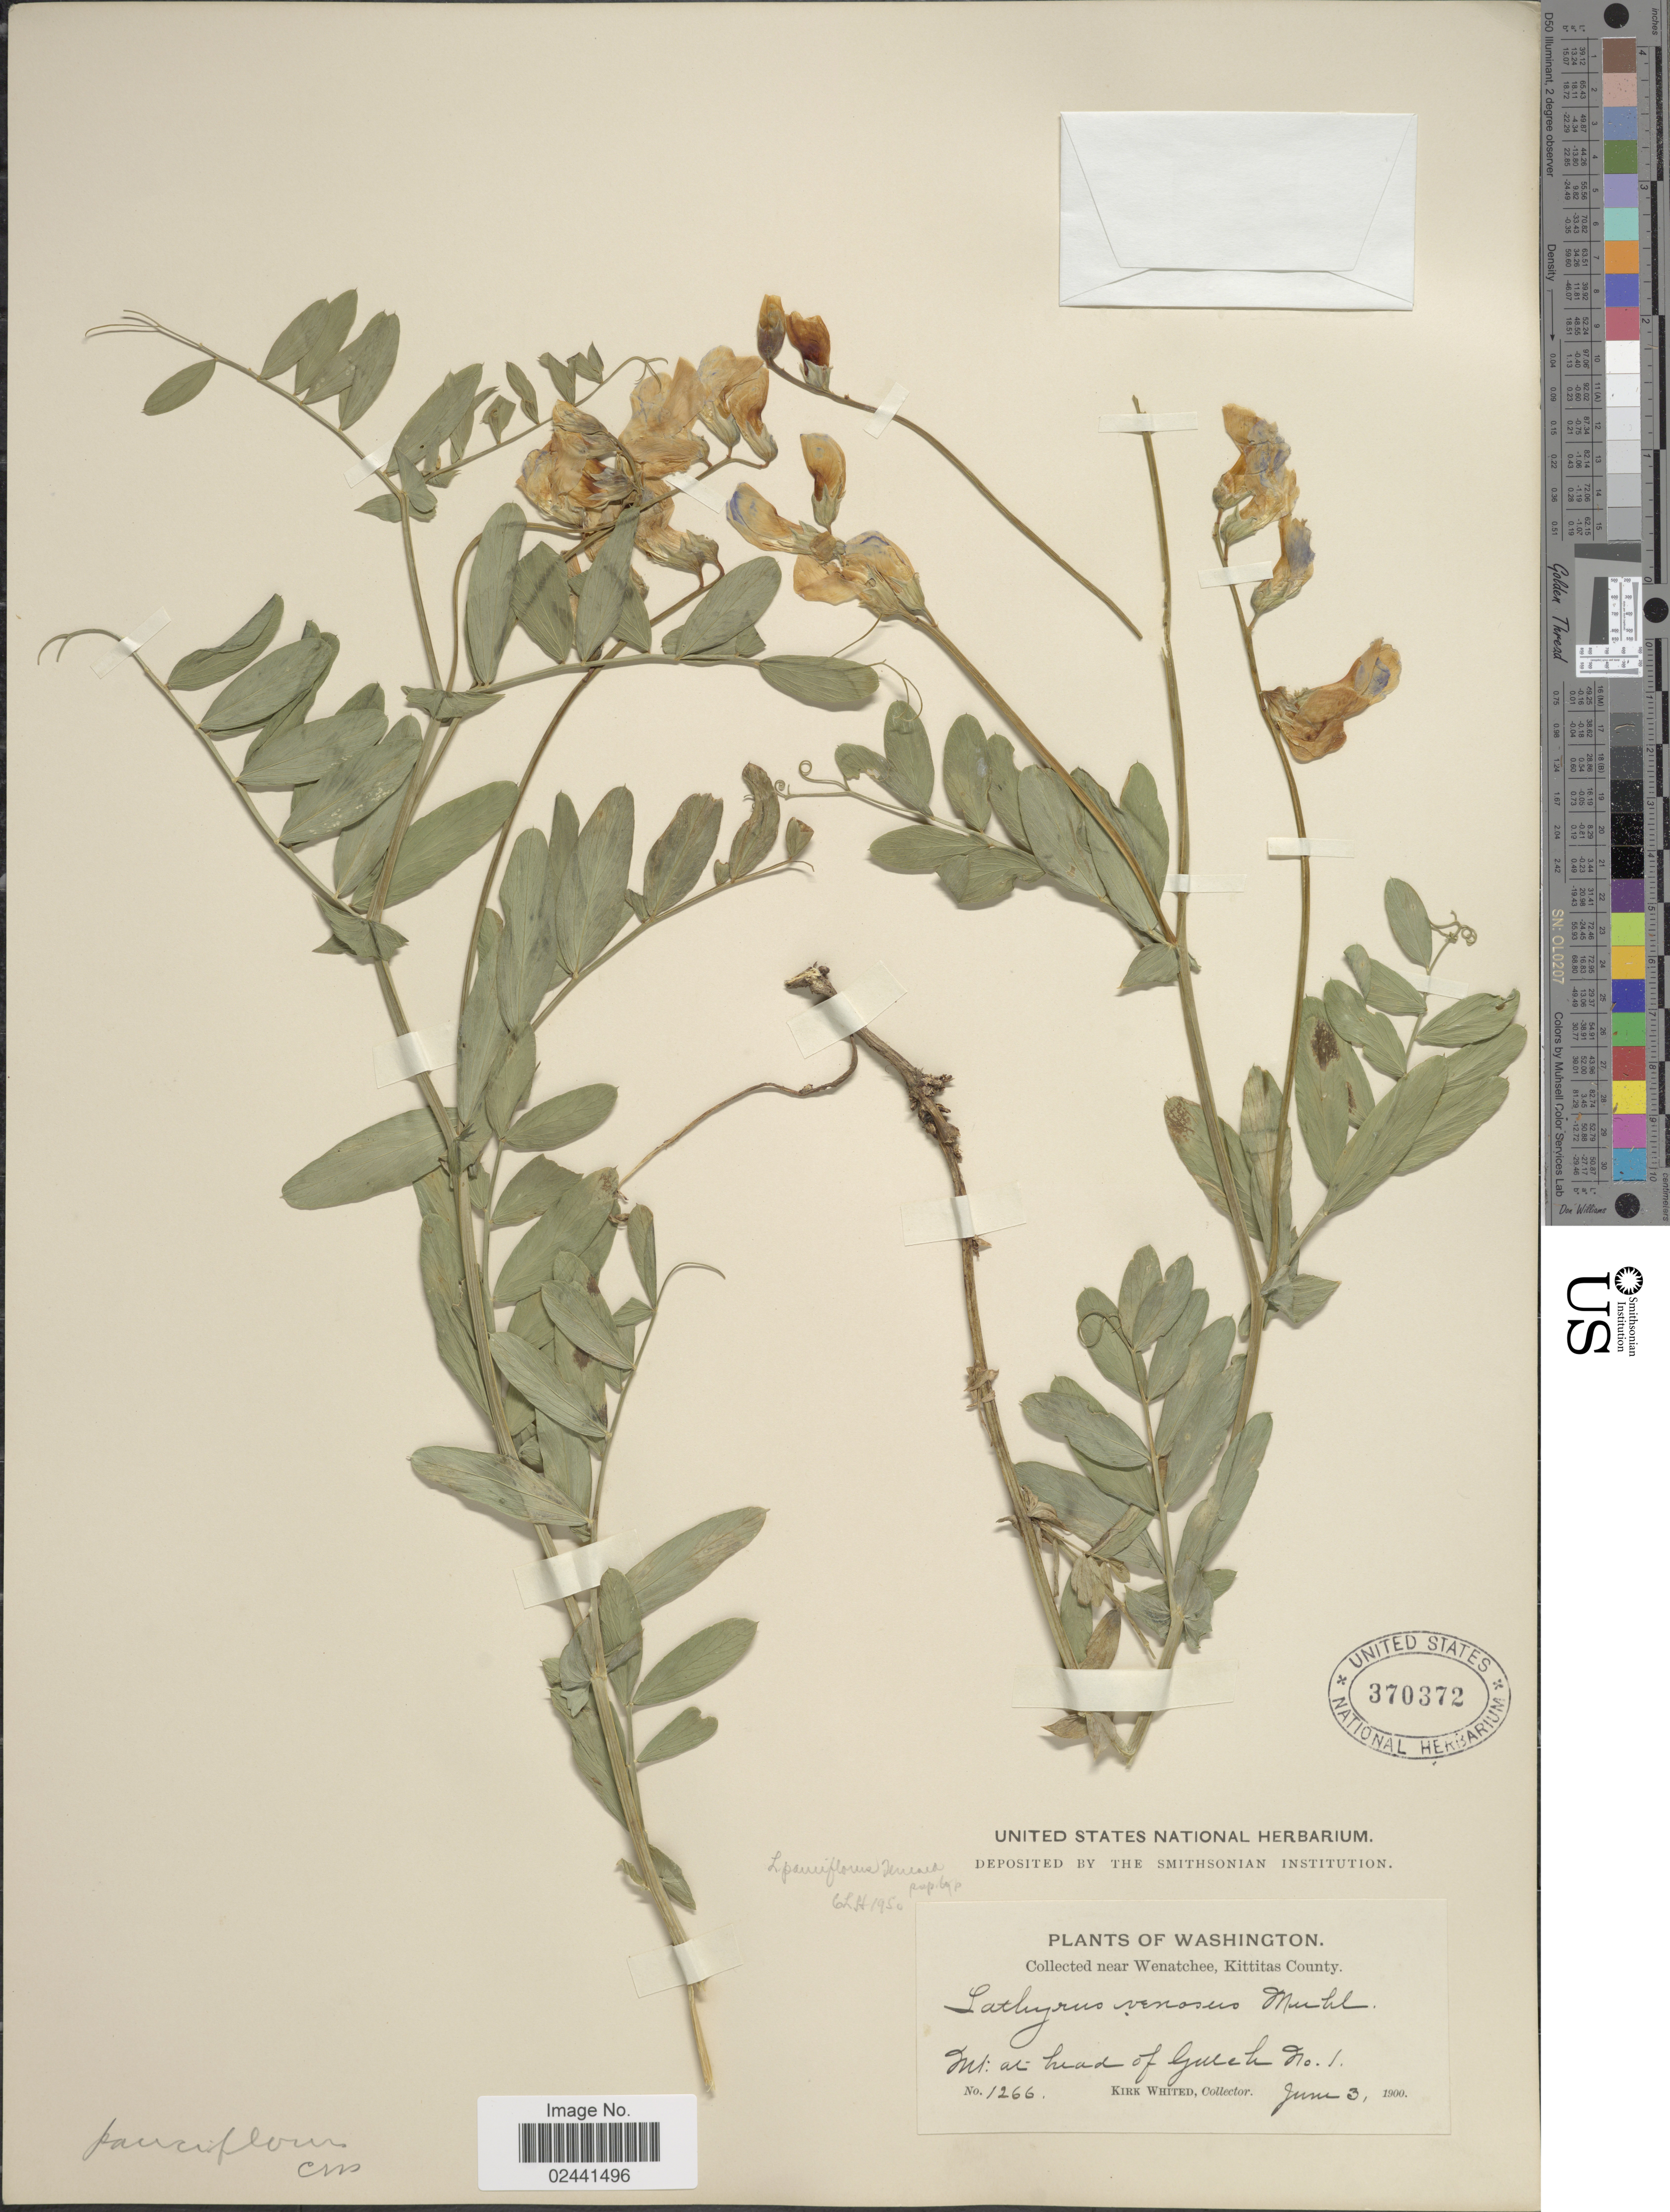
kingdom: Plantae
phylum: Tracheophyta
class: Magnoliopsida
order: Fabales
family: Fabaceae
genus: Lathyrus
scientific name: Lathyrus pauciflorus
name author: Fernald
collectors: K. Whited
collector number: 1266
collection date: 1900-06-03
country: United States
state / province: Washington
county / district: Kittitas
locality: Near Wenatchee, Kittitas County, Mt. at head of Gulch No. 1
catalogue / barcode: US 370372